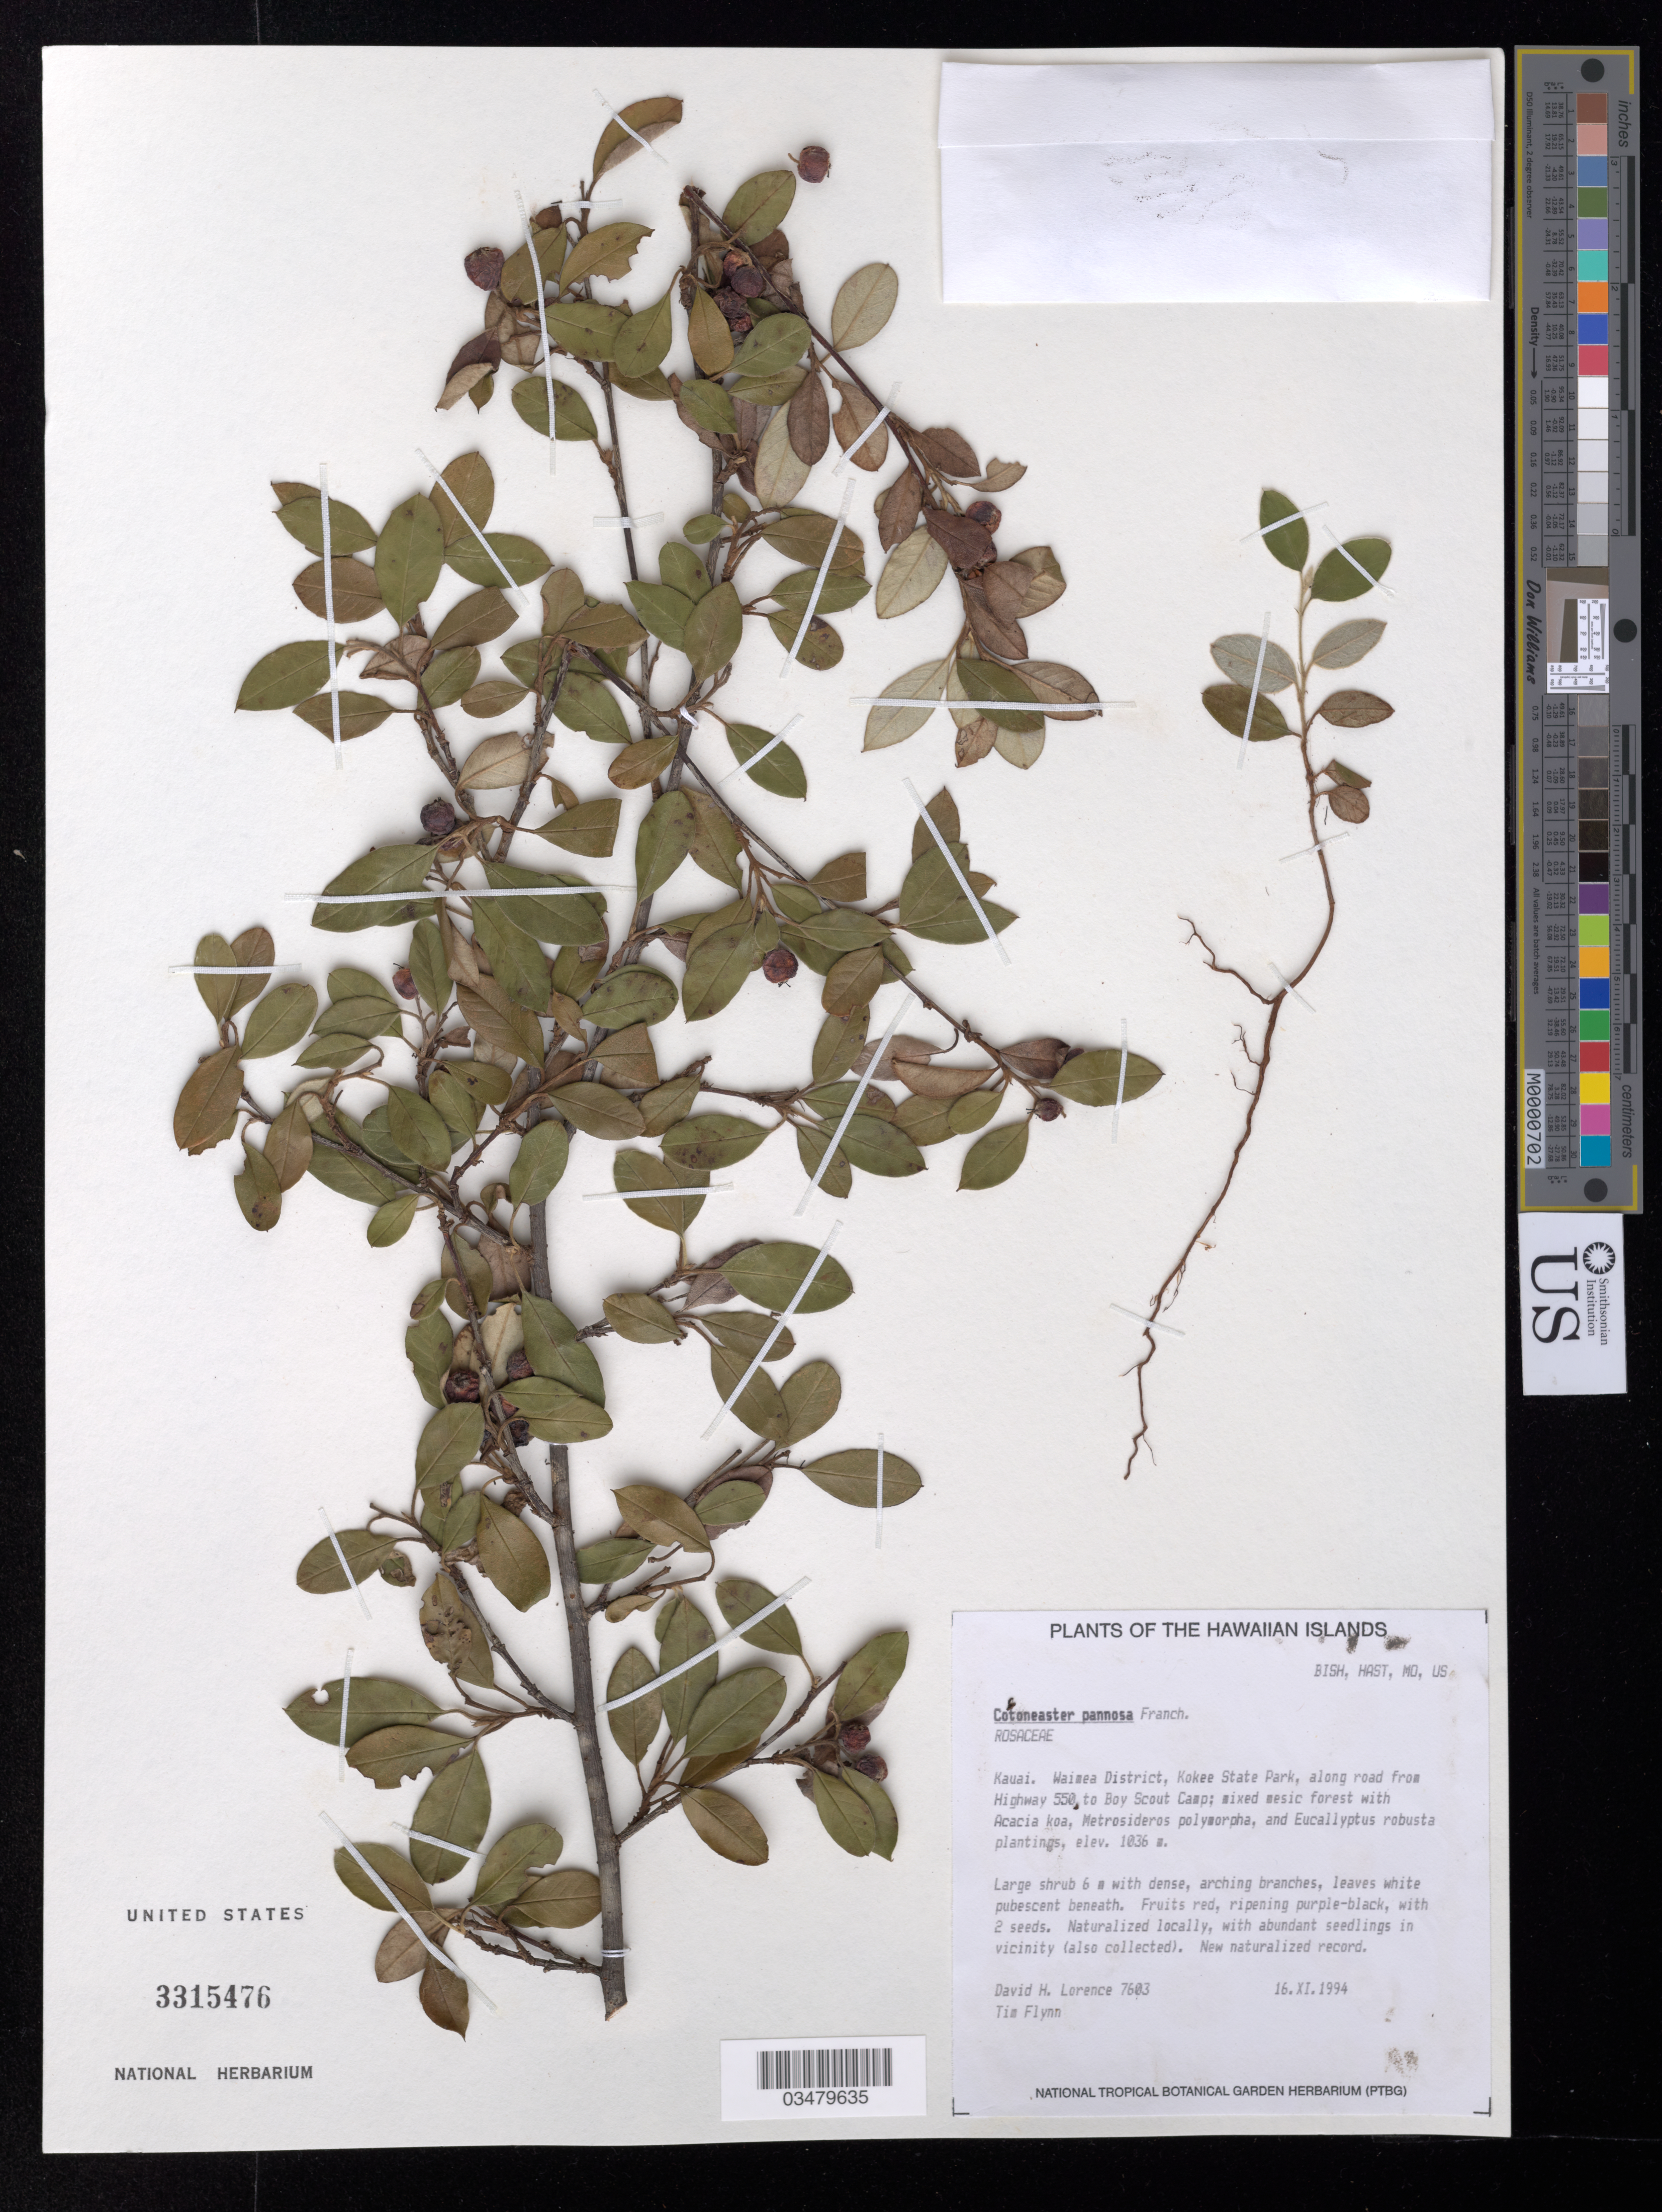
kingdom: Plantae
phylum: Tracheophyta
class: Magnoliopsida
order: Rosales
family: Rosaceae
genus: Cotoneaster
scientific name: Cotoneaster pannosa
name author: Franch.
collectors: D. Lorence & T. W. Flynn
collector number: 7603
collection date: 1994-11-16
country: United States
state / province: Hawaii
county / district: Kauai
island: Kaua'i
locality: Waimea District, Kokee State Park, along road from Highway 550 to Boy Scout Camp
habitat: Mixed mesic forest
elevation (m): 1036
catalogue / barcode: US 3315476